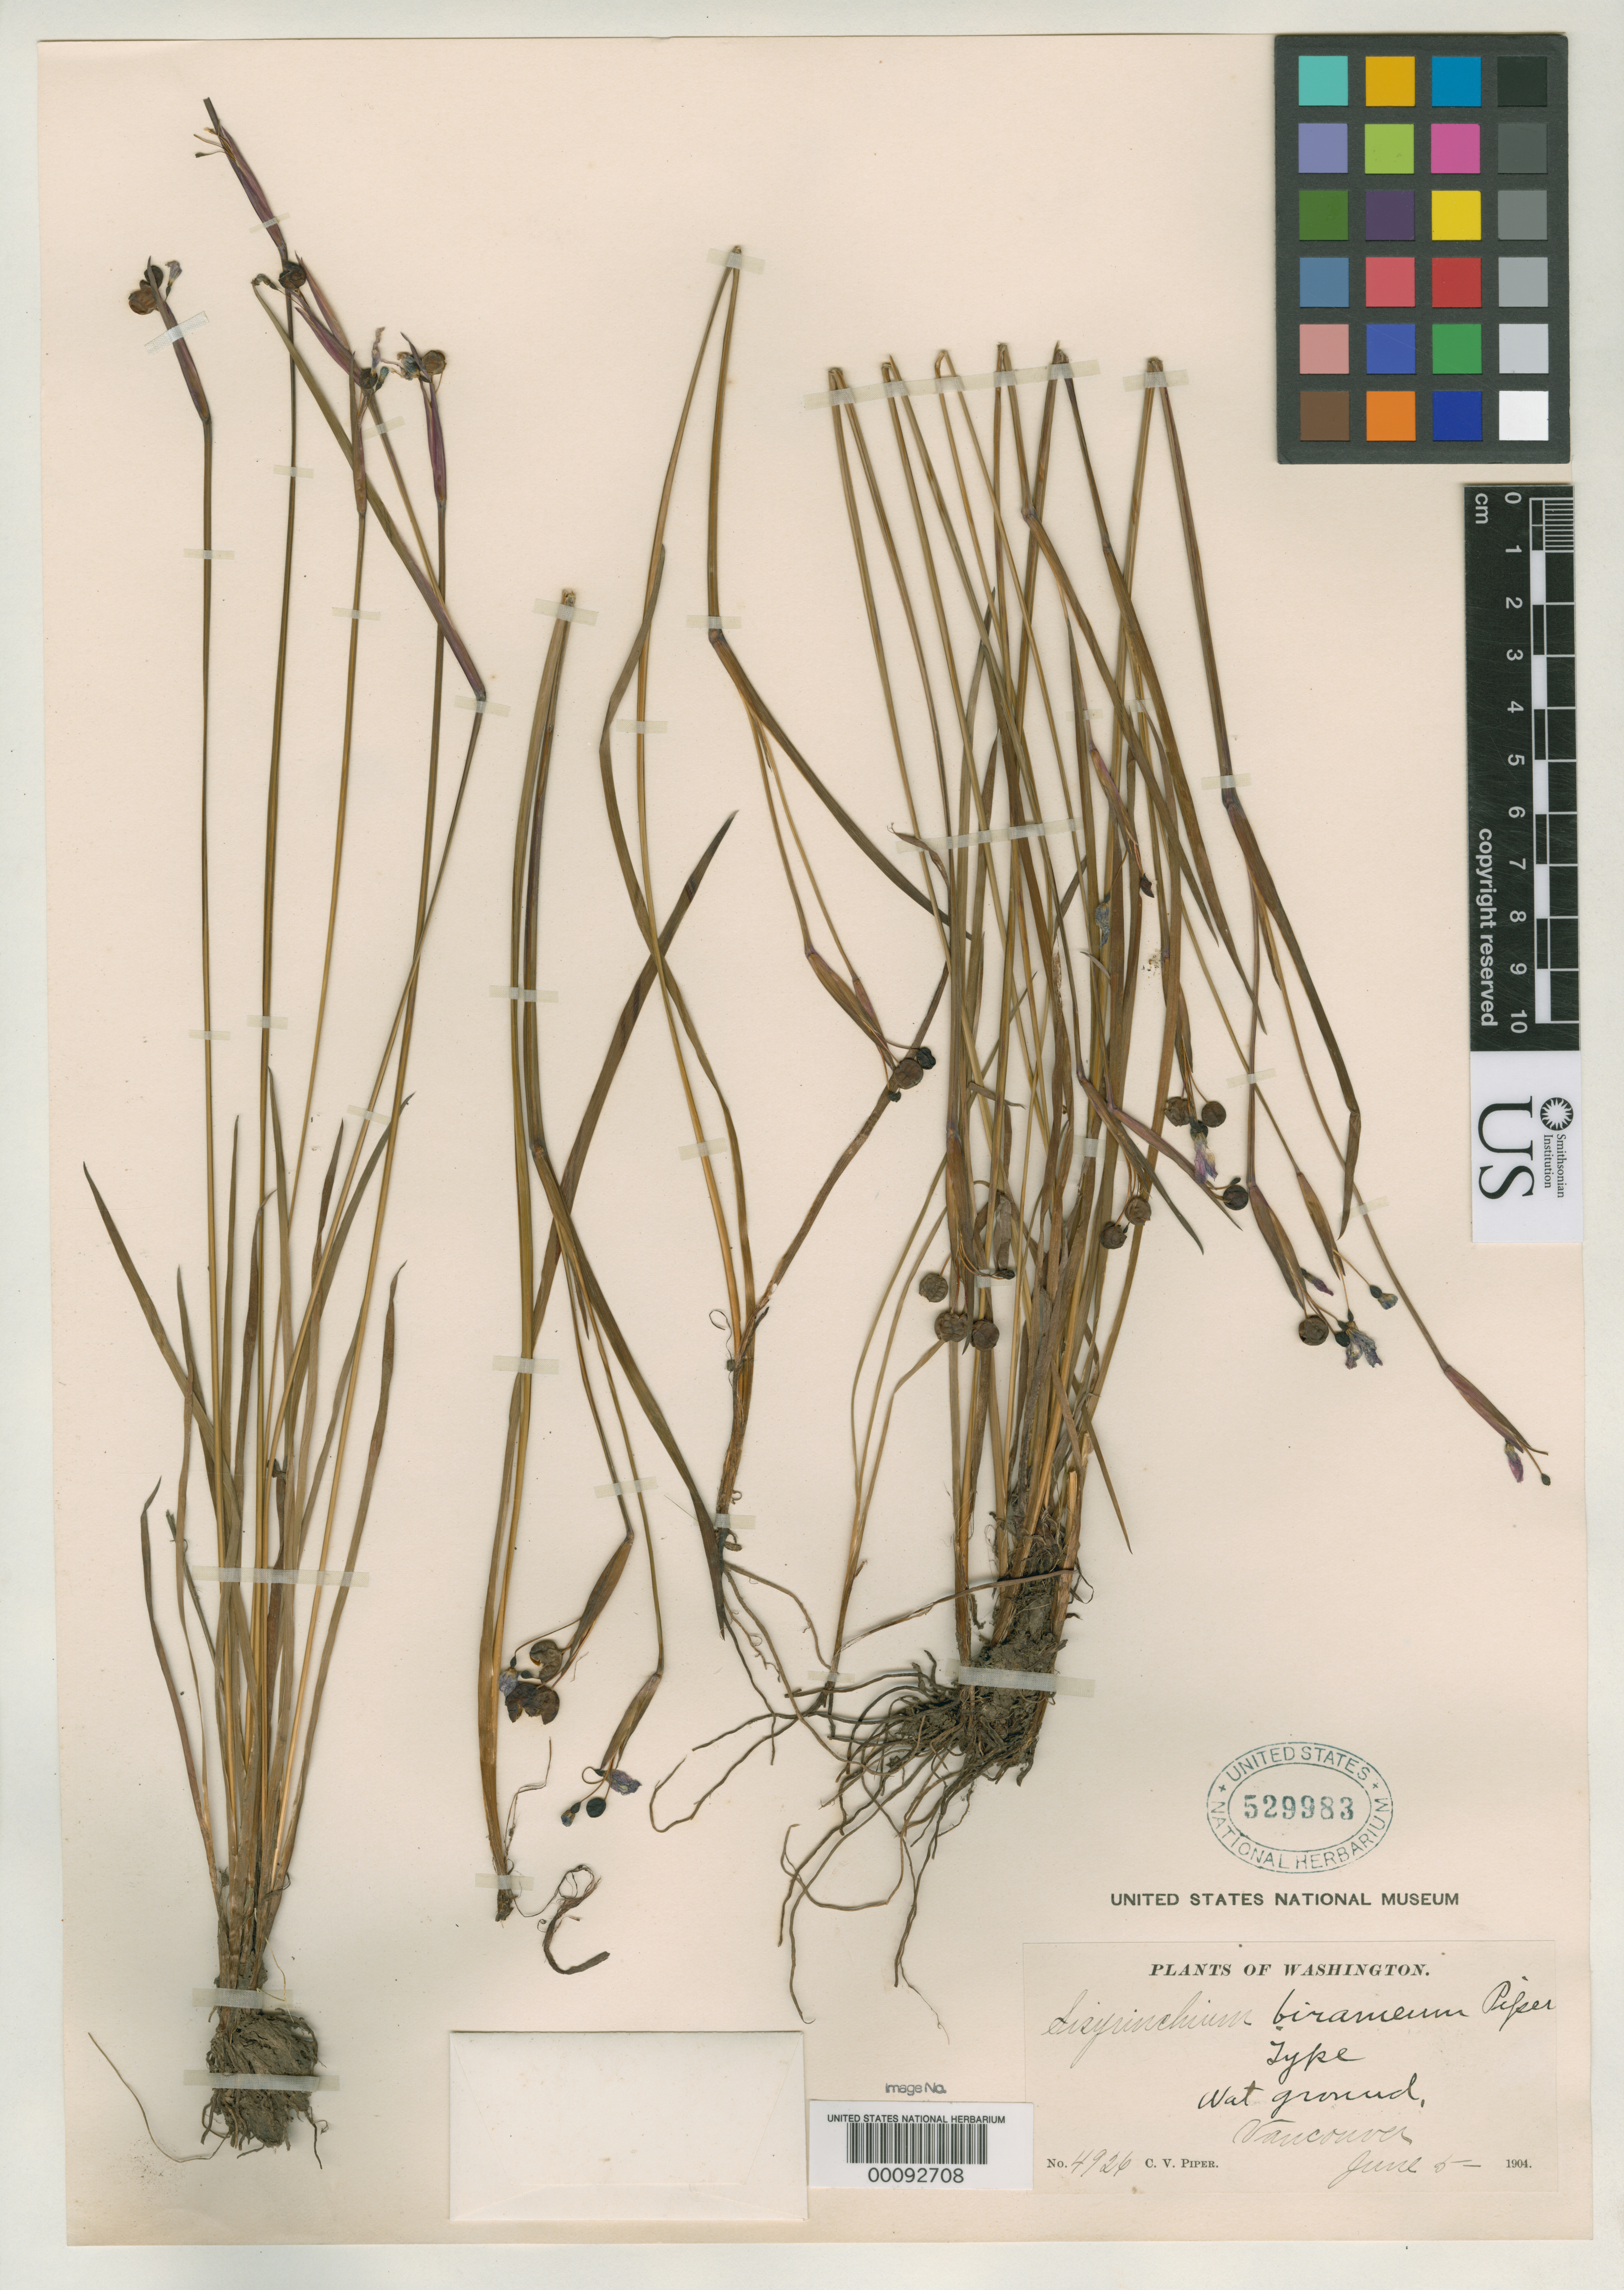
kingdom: Plantae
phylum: Tracheophyta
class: Liliopsida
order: Asparagales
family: Iridaceae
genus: Sisyrinchium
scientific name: Sisyrinchium birameum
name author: Piper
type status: Holotype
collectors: C. V. Piper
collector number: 4926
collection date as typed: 05 Jun 1904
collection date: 1904-06-05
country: United States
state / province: Washington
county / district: Clark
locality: Near Vancouver.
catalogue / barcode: US 529983